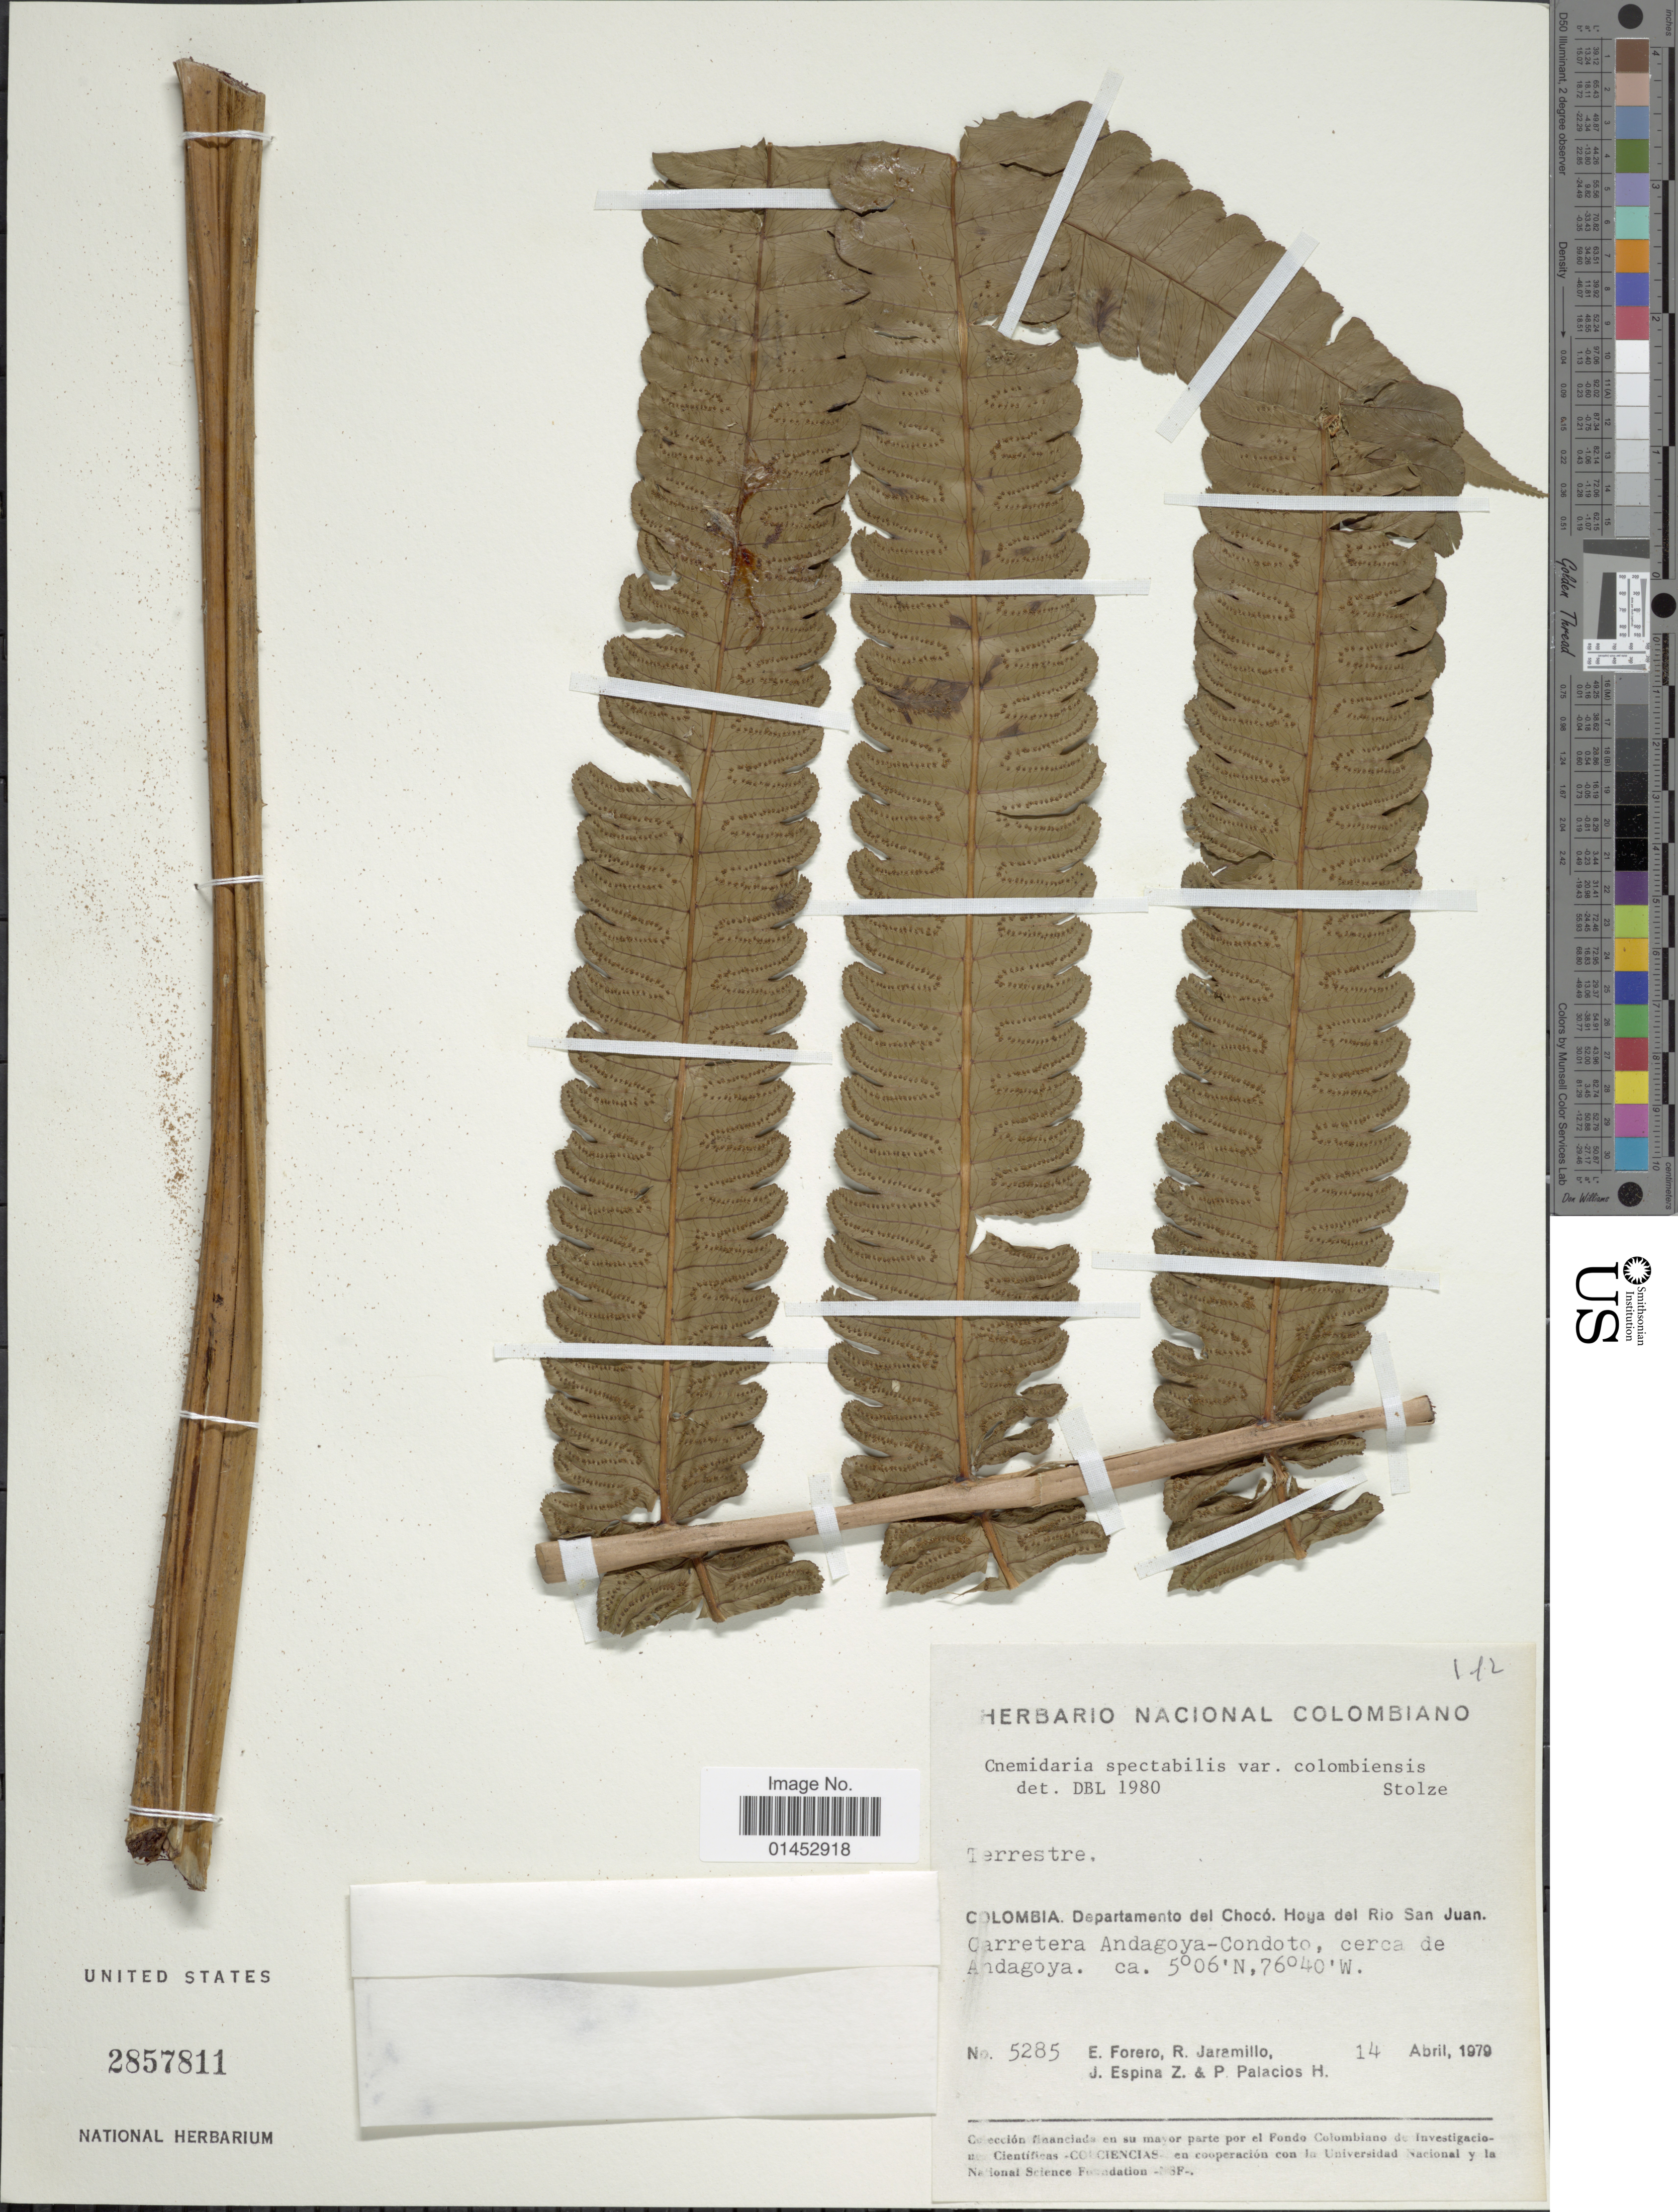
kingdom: Plantae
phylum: Tracheophyta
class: Polypodiopsida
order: Cyatheales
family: Cyatheaceae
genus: Cyathea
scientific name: Cyathea spectabilis var. colombiana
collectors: E. Forero, R. Jaramillo M., J. Espina & P. Palacios H.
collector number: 5285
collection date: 1979-04-14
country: Colombia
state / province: Chocó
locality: Departamento del Chocó. Hoya del Rio San Juan. Carretera Andagoya-Condoto, cerca de Andagoya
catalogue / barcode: US 2857811